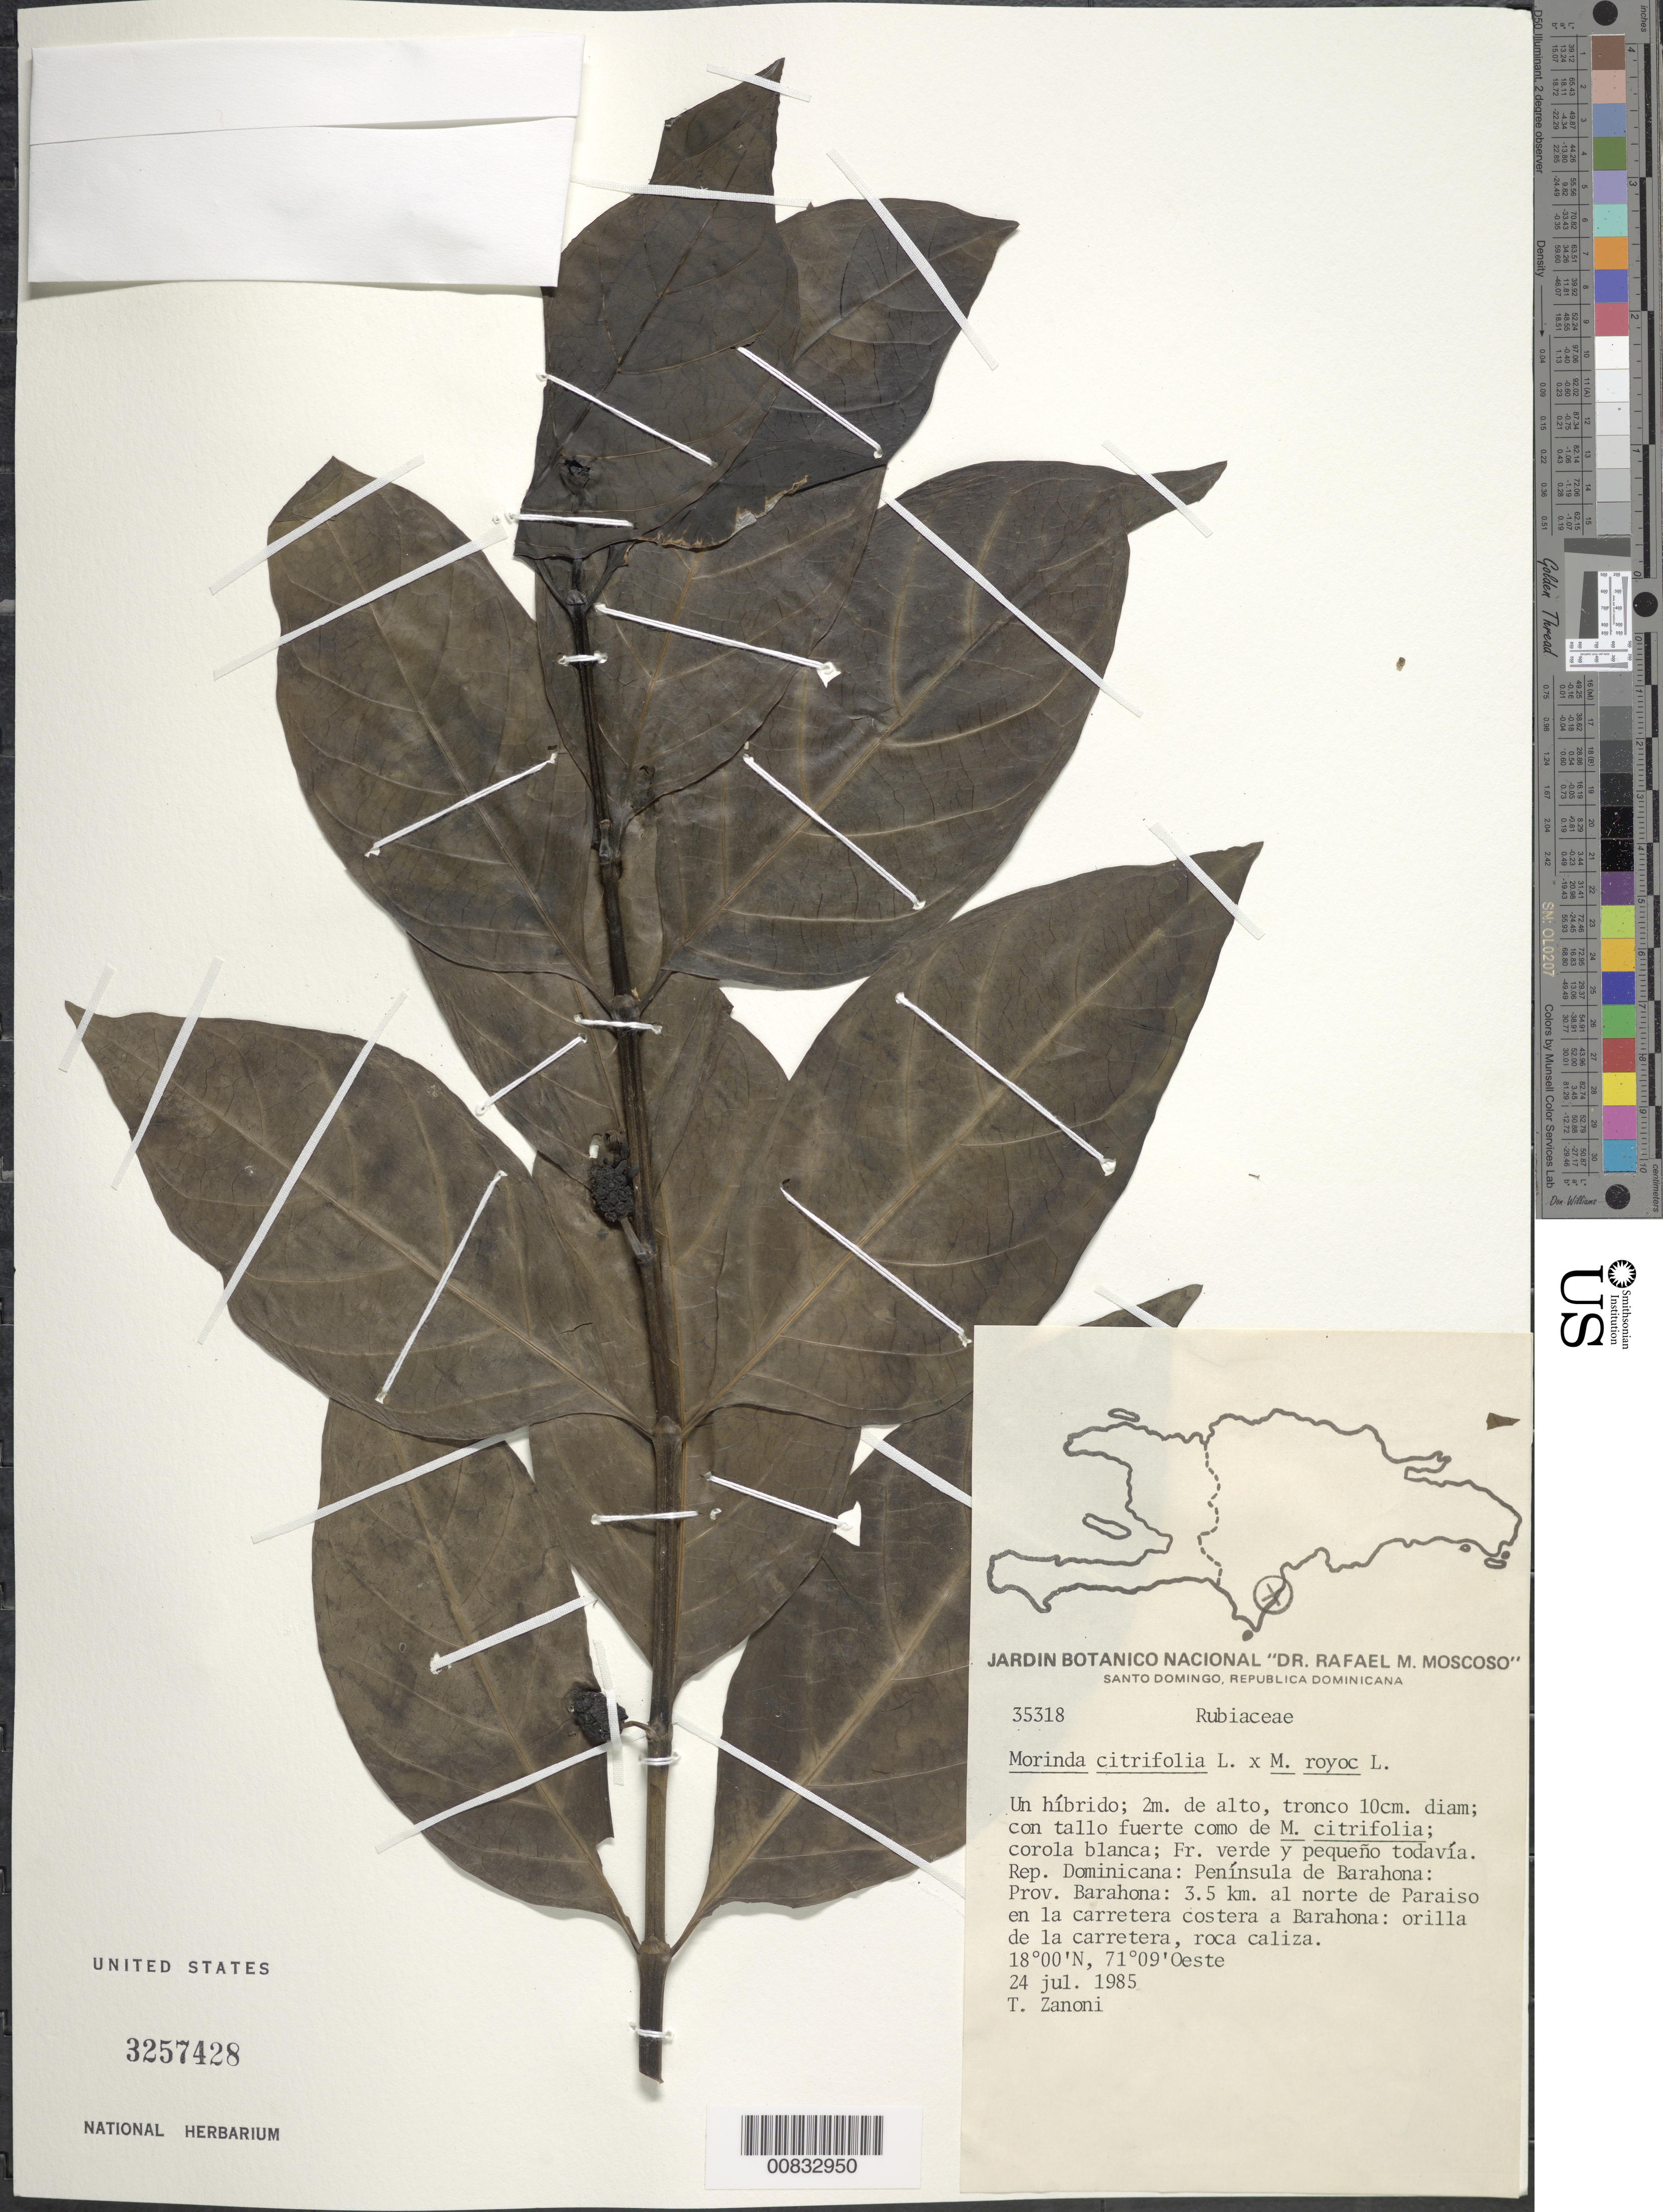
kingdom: Plantae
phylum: Tracheophyta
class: Magnoliopsida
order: Gentianales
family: Rubiaceae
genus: Morinda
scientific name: Morinda citrifolia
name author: L.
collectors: T. A. Zanoni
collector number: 35318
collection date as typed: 24 Jul 1985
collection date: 1985-07-24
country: Dominican Republic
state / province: Barahona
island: Hispaniola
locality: Península de Barahona; 3.5 km al norte de Paraiso en la carretera costera a Barahona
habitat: Orilla de la carretera, roca caliza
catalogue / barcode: US 3257428